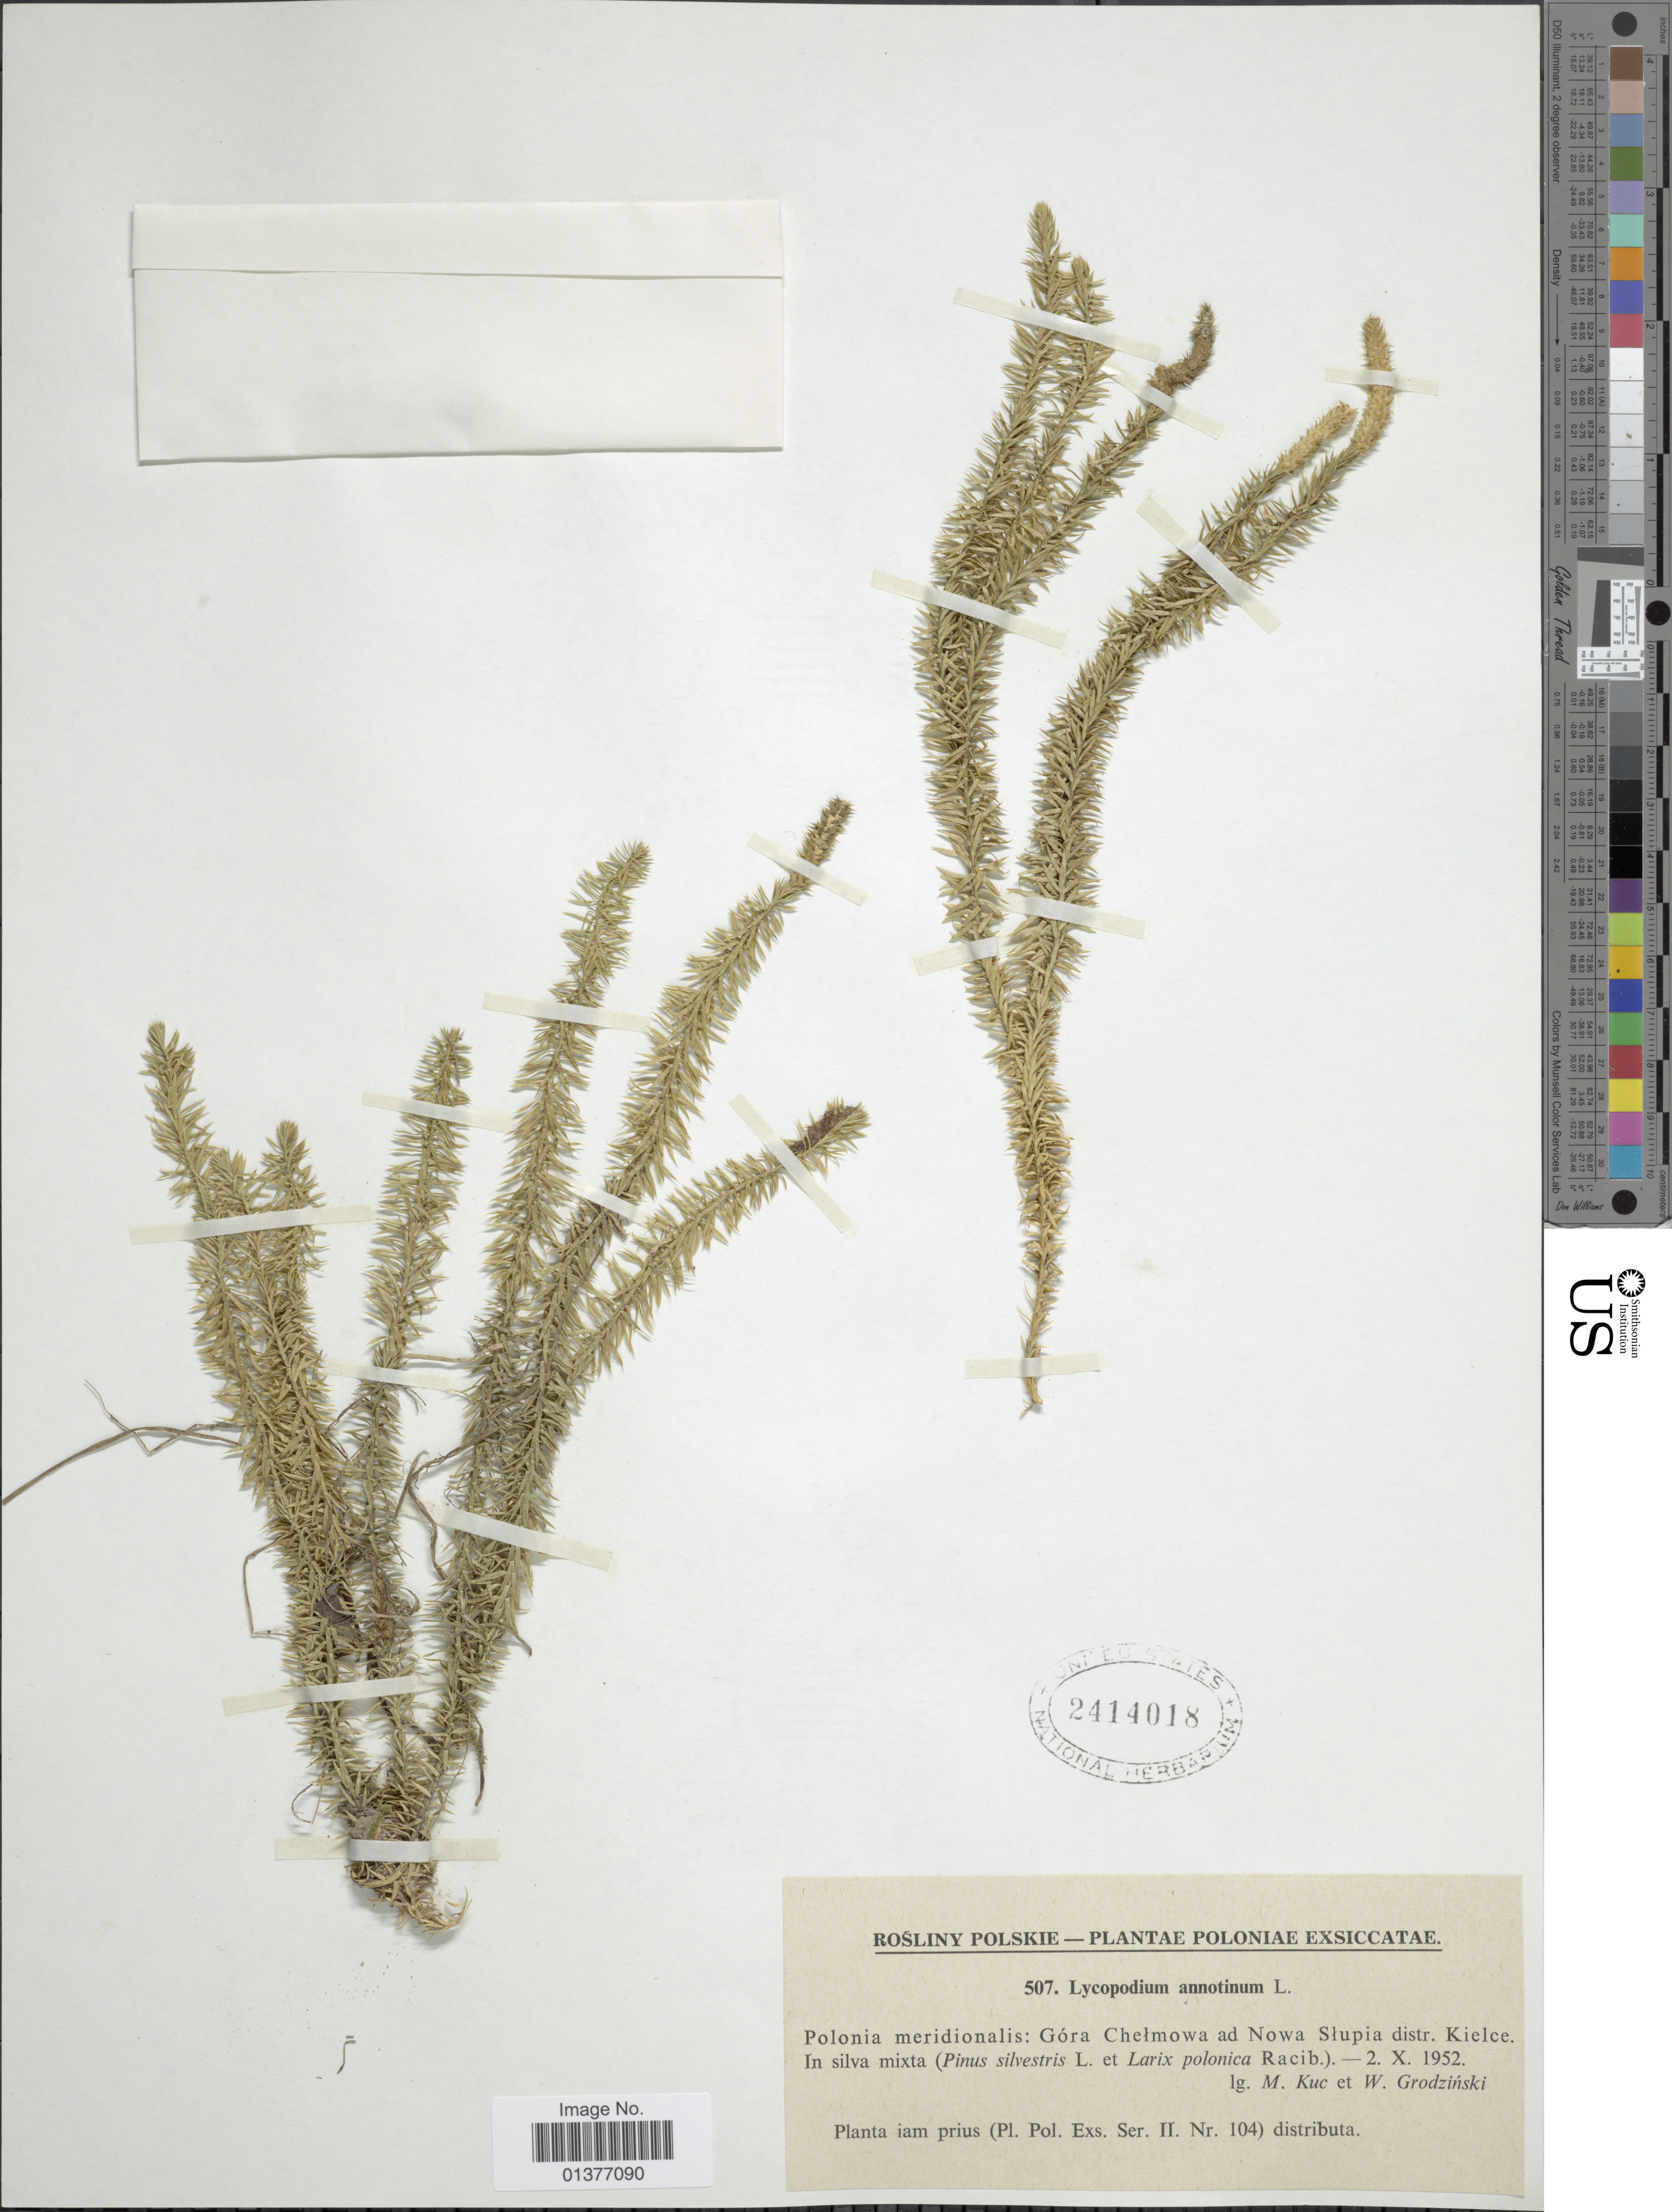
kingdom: Plantae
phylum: Tracheophyta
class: Lycopodiopsida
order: Lycopodiales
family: Lycopodiaceae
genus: Spinulum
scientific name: Spinulum annotinum subsp. annotinum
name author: (L.) A. Haines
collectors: M. Kuc & W. Grodzinski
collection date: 1961-09-10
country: Finland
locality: Oulujoki, Sanginjoki, forest.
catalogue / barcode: US 2414022